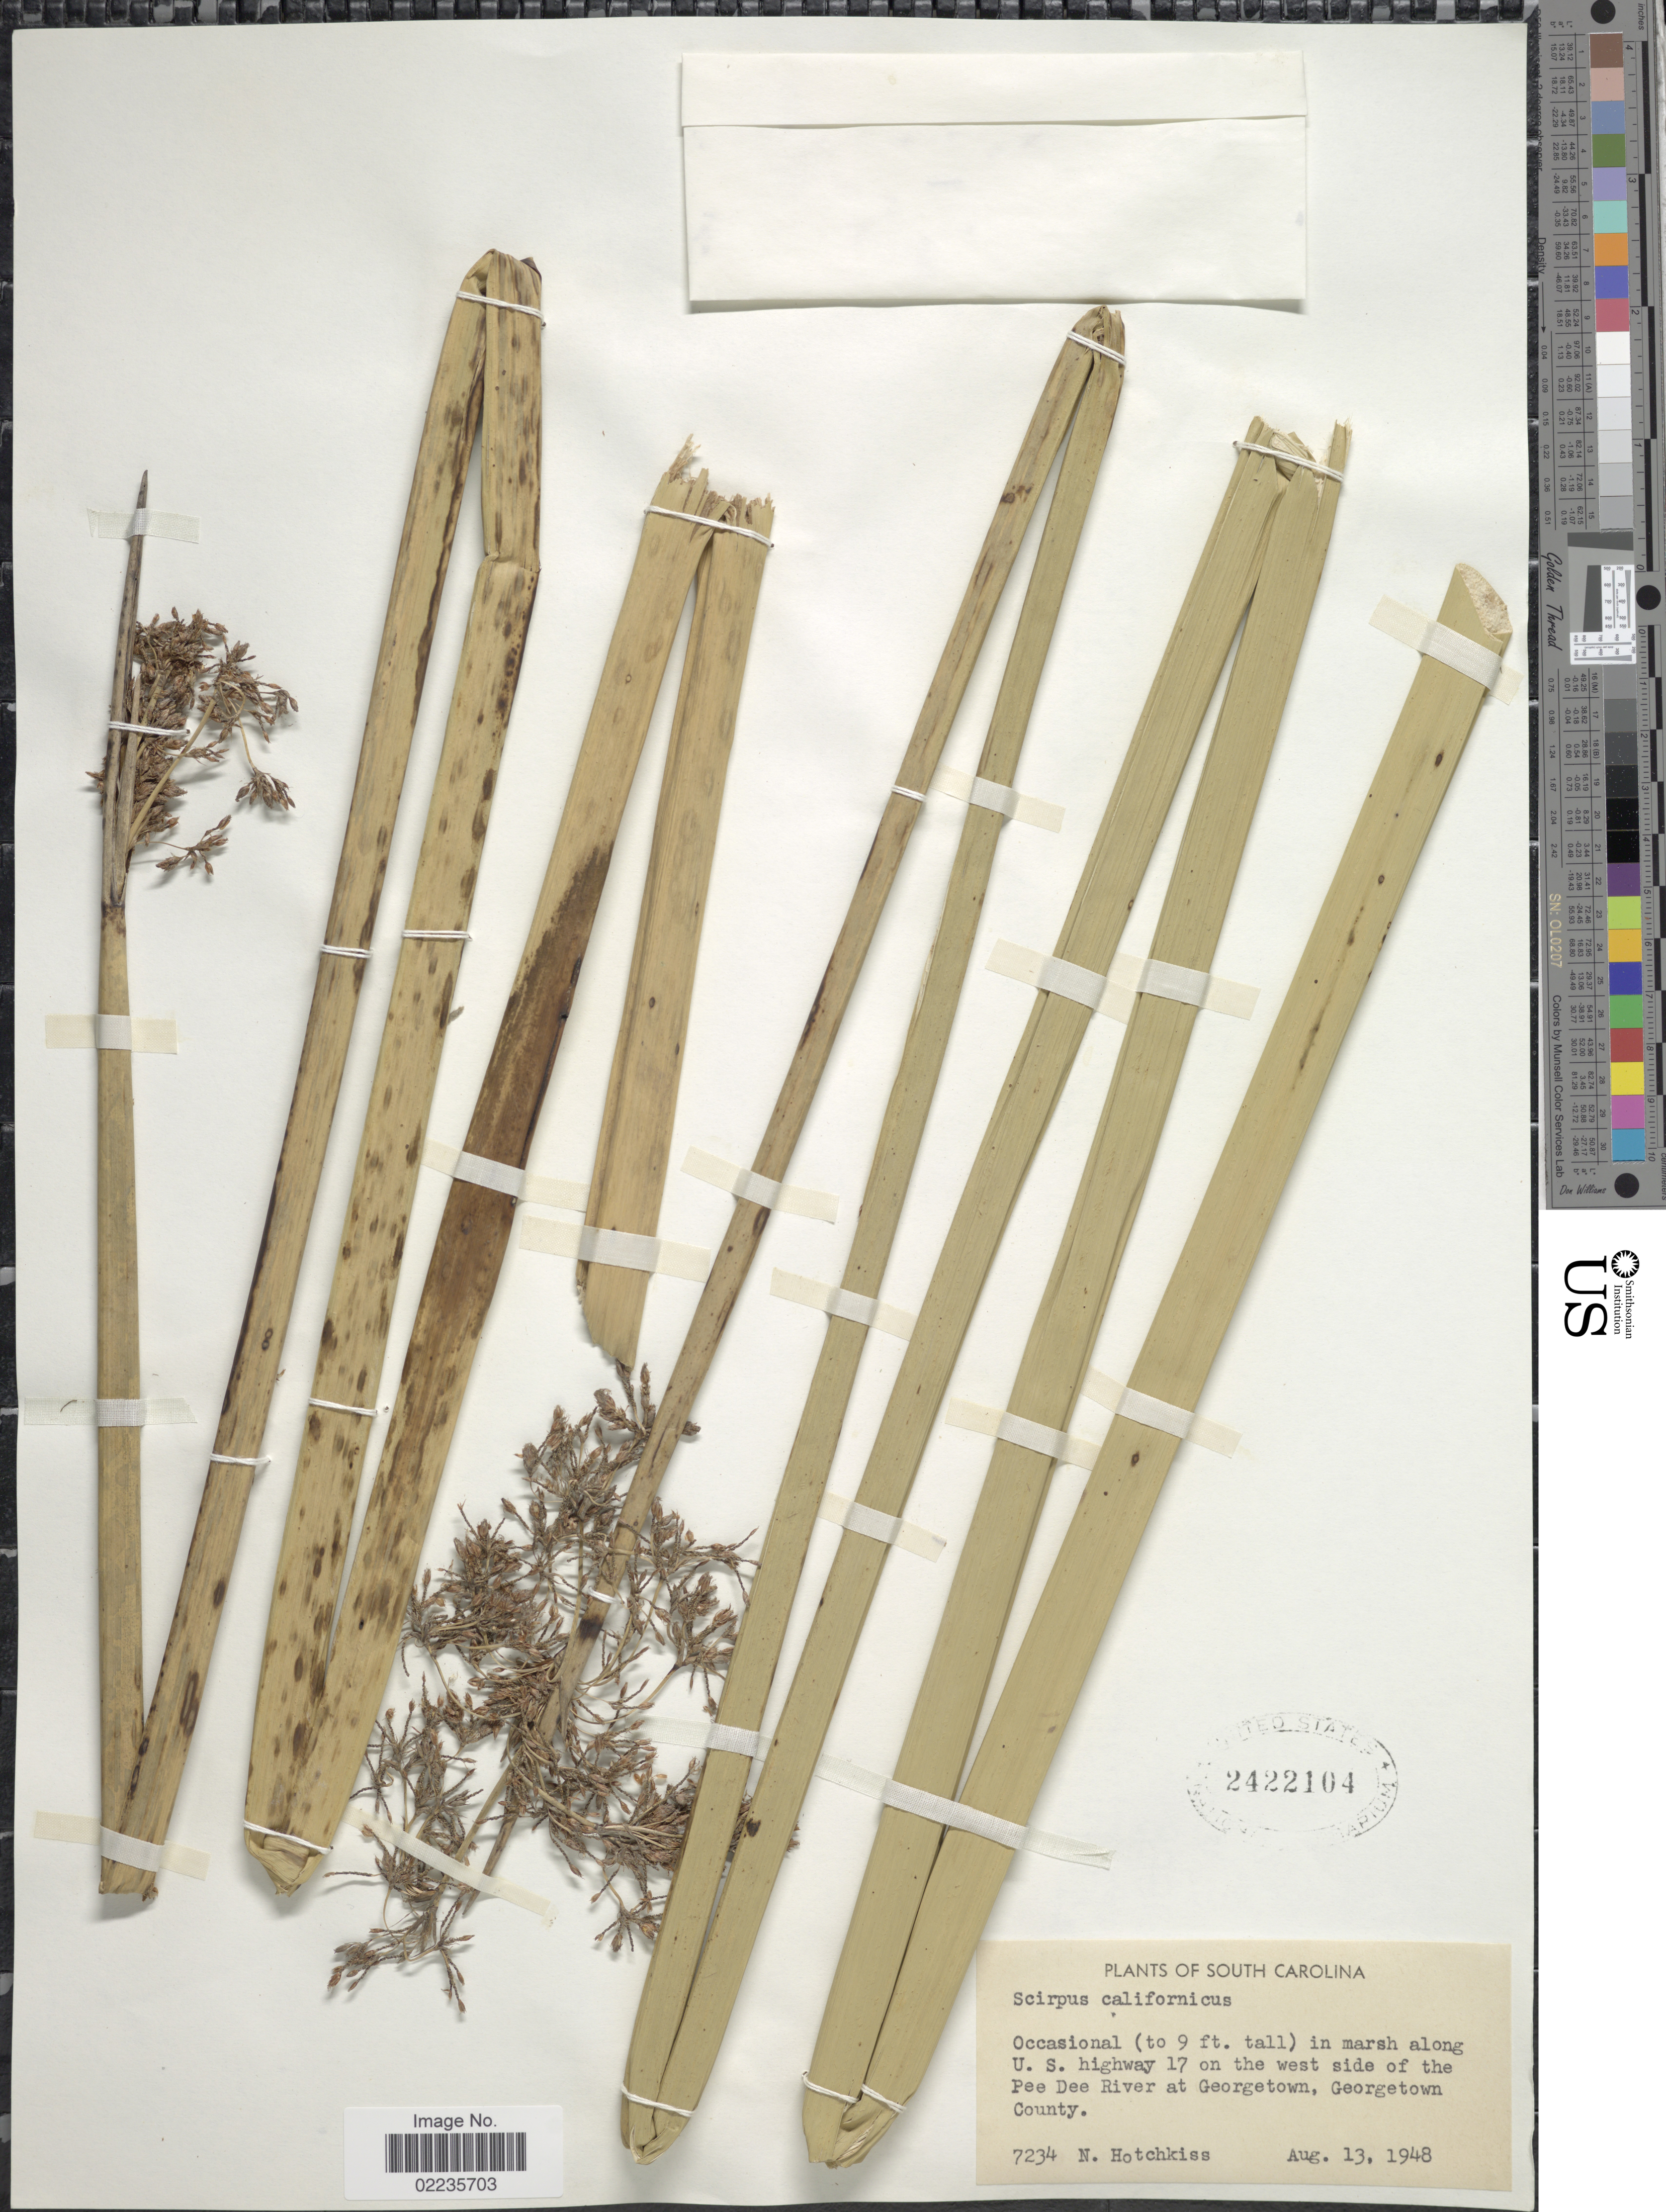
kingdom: Plantae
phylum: Tracheophyta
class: Liliopsida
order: Poales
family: Cyperaceae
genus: Schoenoplectus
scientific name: Schoenoplectus californicus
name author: (C.A. Mey.) Soják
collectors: N. Hotchkiss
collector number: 7234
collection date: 1948-08-13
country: United States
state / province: South Carolina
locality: In marsh along U.S. highway 17 on the west side of the Pee Dee River at Georgetown, Georgetown County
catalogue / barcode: US 2422104